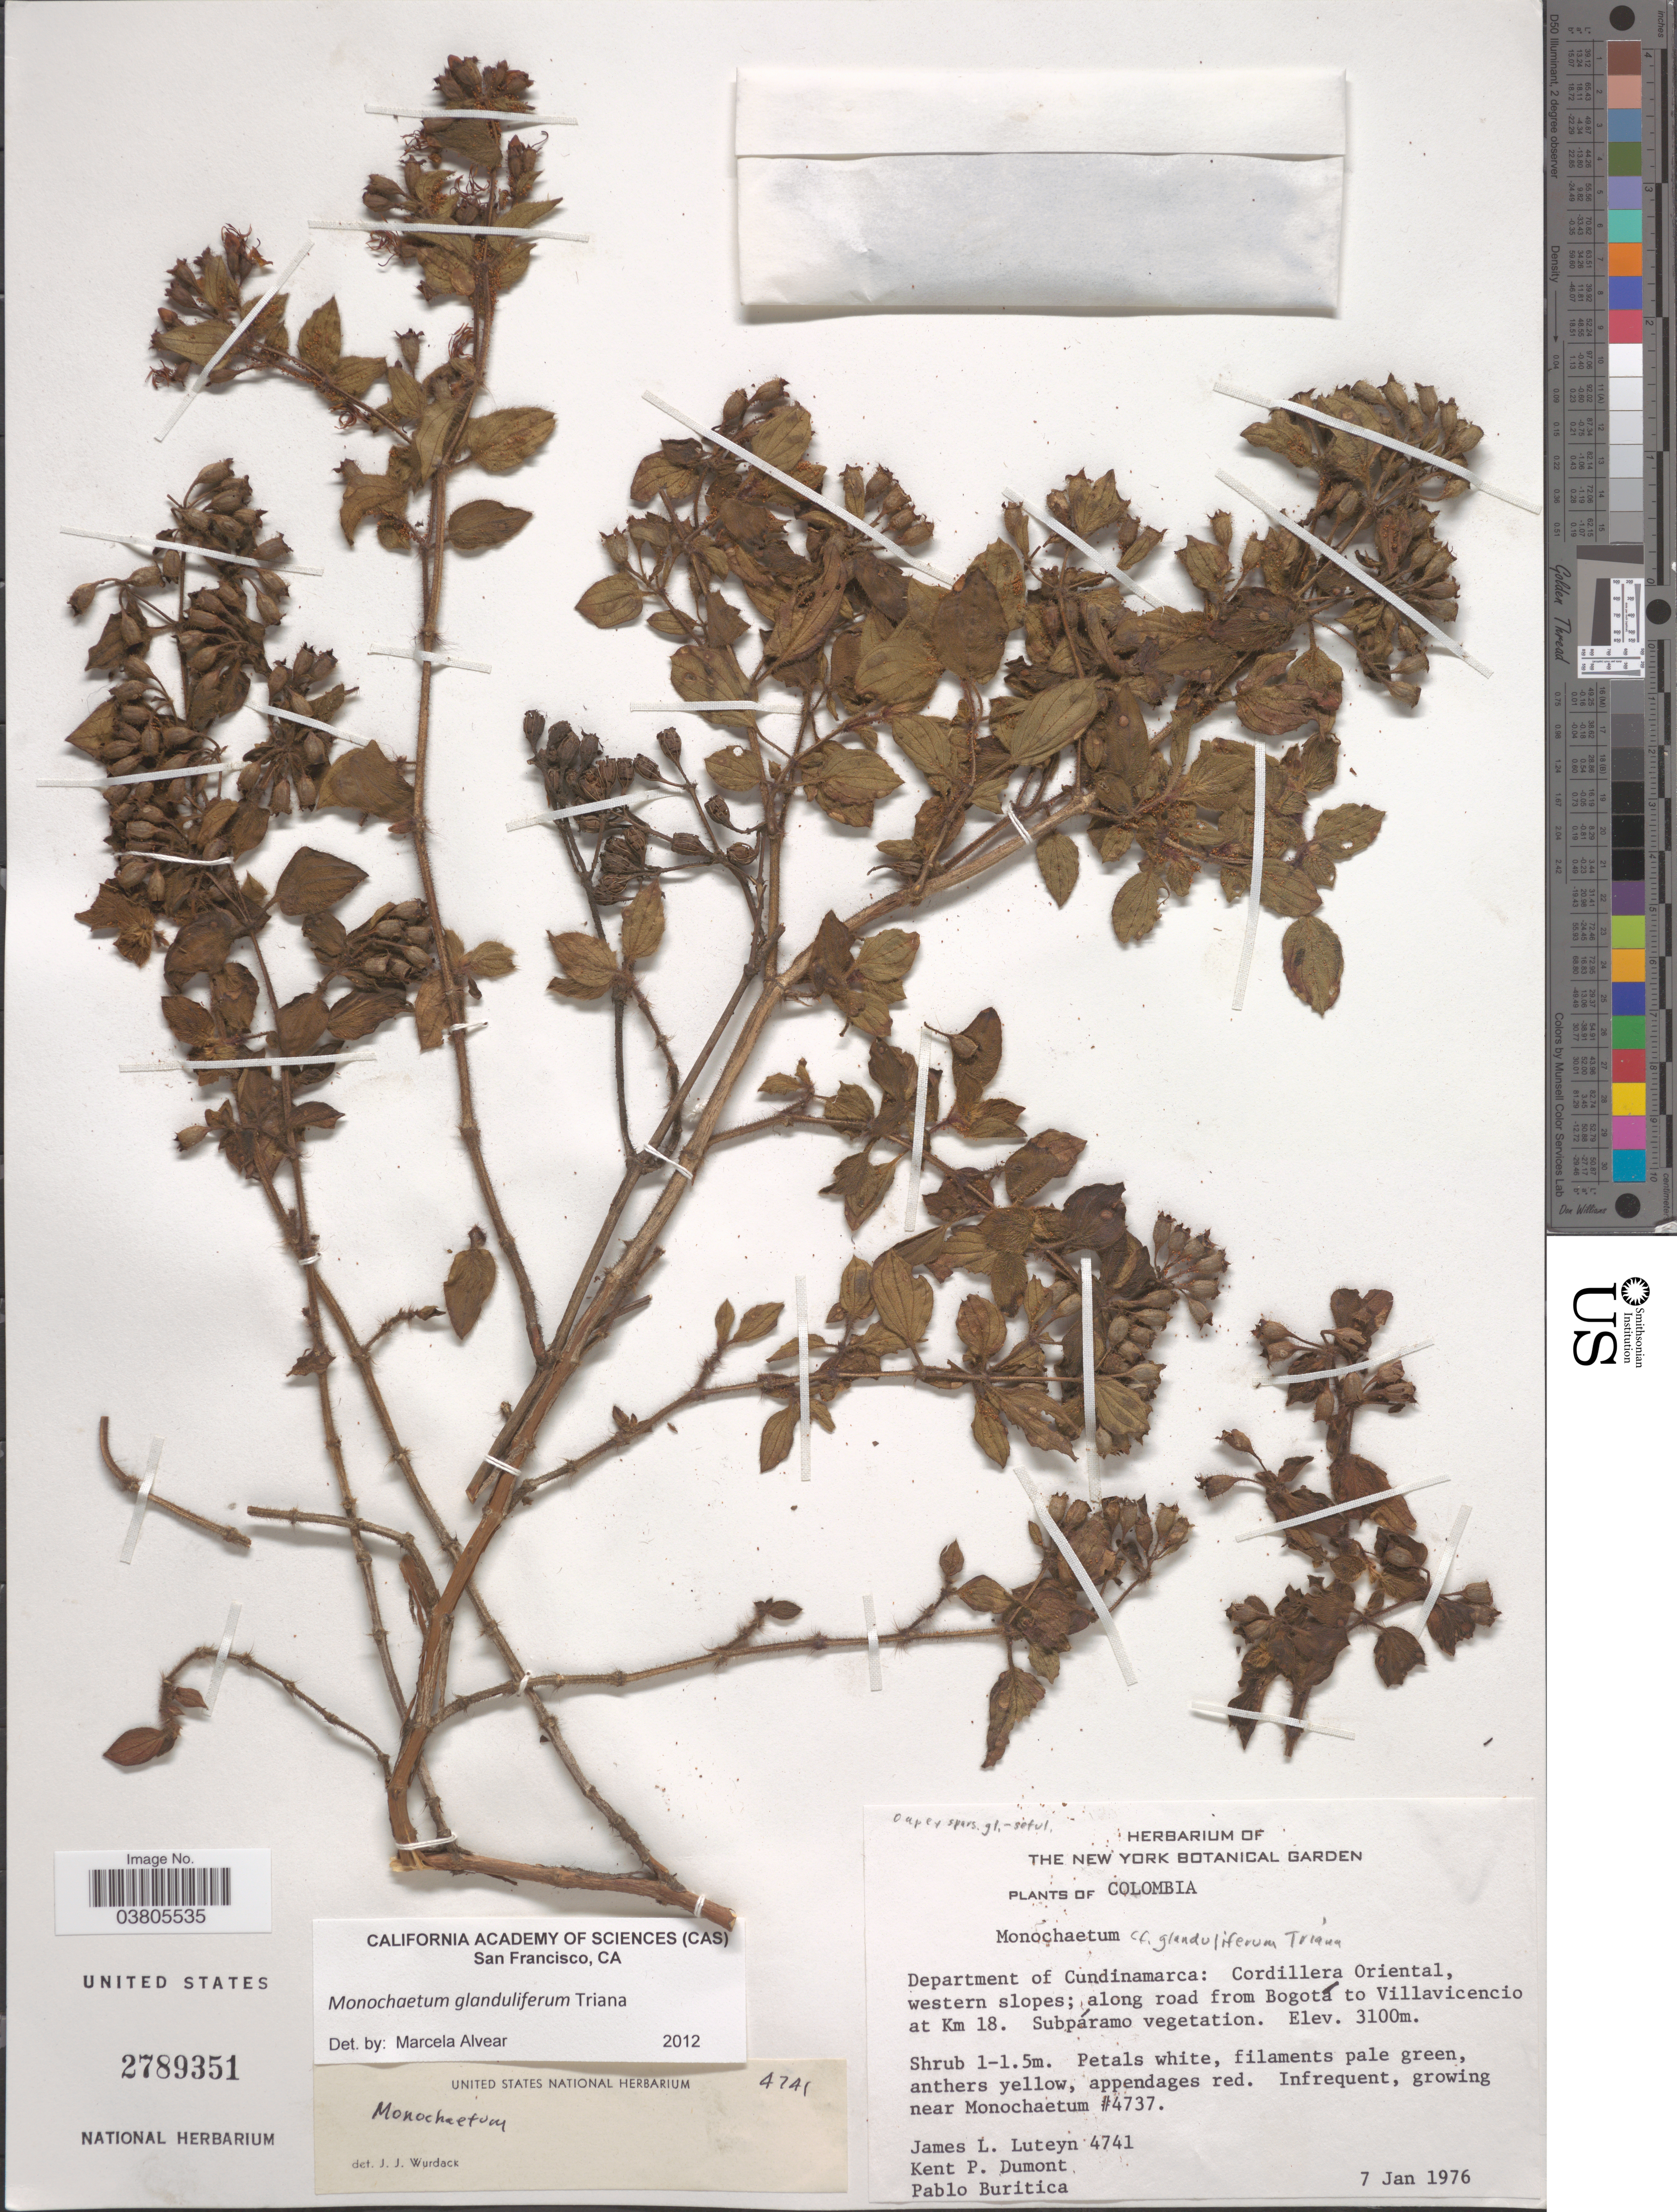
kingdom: Plantae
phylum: Tracheophyta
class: Magnoliopsida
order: Myrtales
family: Melastomataceae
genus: Monochaetum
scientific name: Monochaetum glanduliferum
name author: Triana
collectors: J. L. Luteyn, K. P. Dumont & P. Buritica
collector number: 4741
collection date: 1976-01-07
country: Colombia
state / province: Cundinamarca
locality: Department of Cundinamarca: Cordillera Oriental, western slopes; along road from Bogotá to Villavicencio at Km 18.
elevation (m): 3100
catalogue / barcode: US 2789351